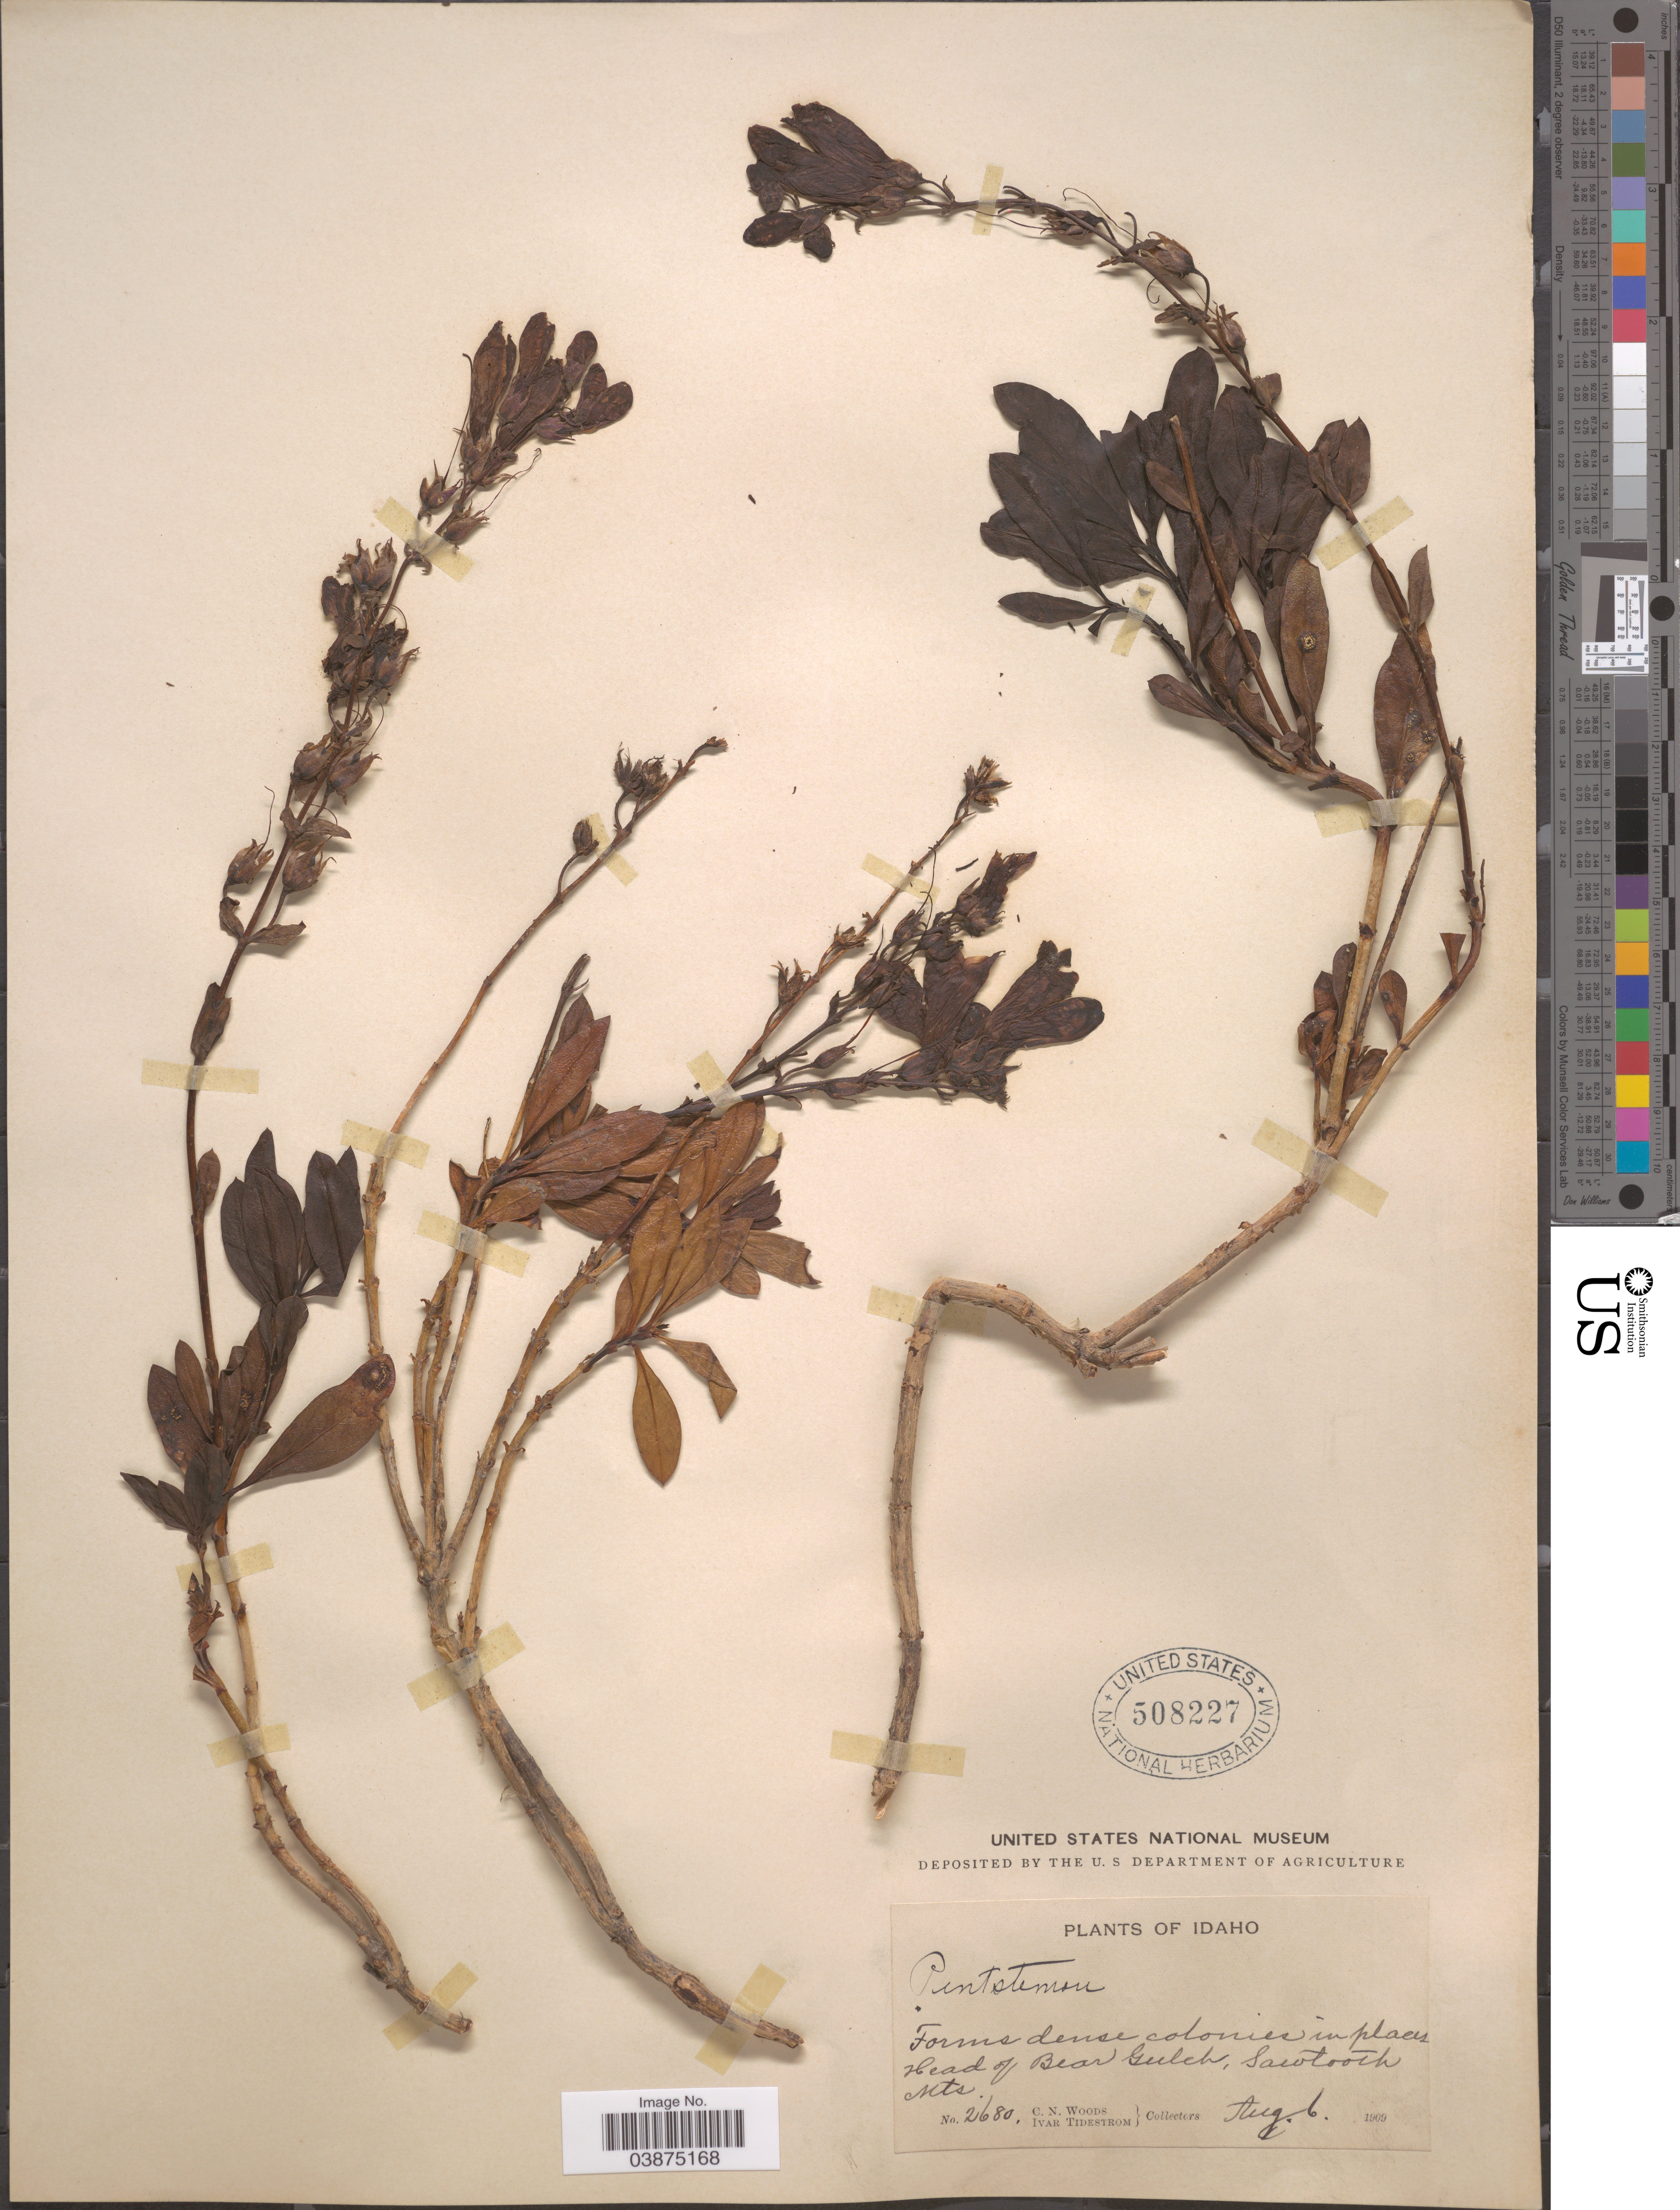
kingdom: Plantae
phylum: Tracheophyta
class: Magnoliopsida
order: Lamiales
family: Plantaginaceae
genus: Penstemon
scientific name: Penstemon fruticosus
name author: (Pursh) Greene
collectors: C. Woods & I. F. Tidestrom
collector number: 2680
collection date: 1909-08-06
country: United States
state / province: Idaho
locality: Head of Bear Gulch, Sawtooth Mts.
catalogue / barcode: US 508227